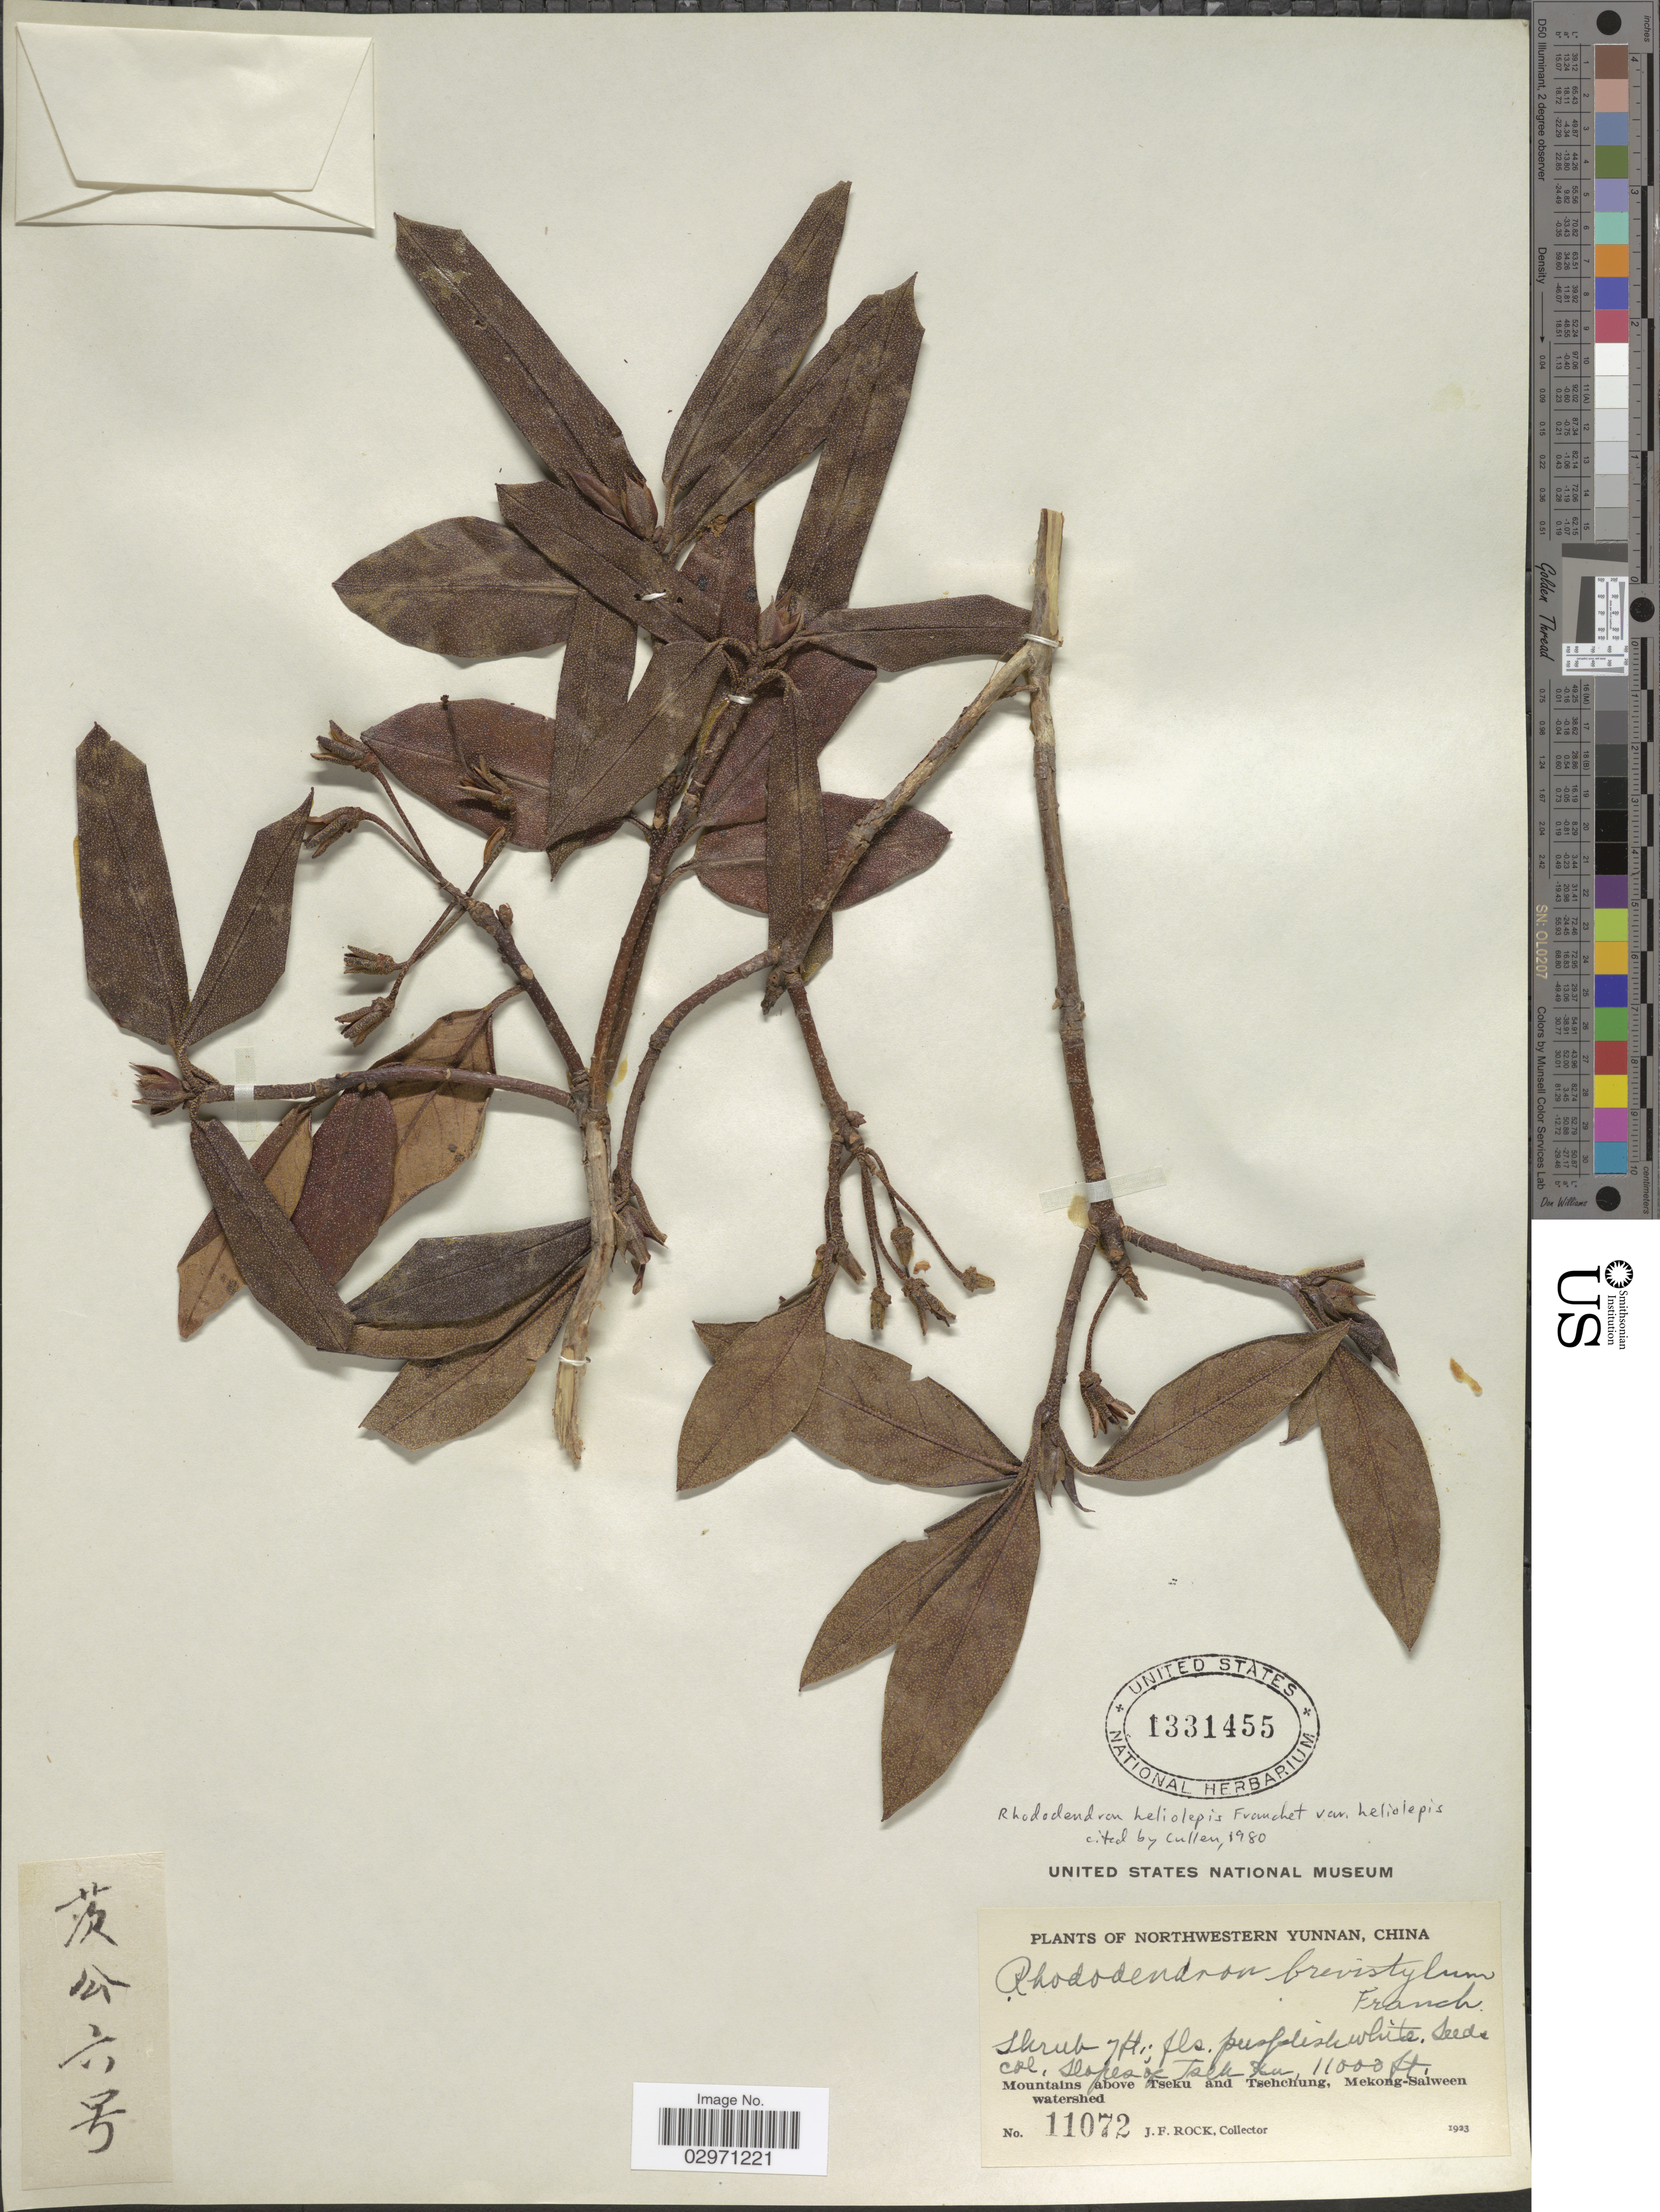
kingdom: Plantae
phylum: Tracheophyta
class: Magnoliopsida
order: Ericales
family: Ericaceae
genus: Rhododendron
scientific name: Rhododendron heliolepis var. heliolepis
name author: Franch.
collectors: J. Rock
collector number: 11072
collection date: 1923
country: China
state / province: Yunnan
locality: Northwestern Yunnan. Slopes of Tseh Ku. Mountains above Tseku and Tsehchung, Mekong-Salween watershed.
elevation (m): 3353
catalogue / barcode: US 1331455